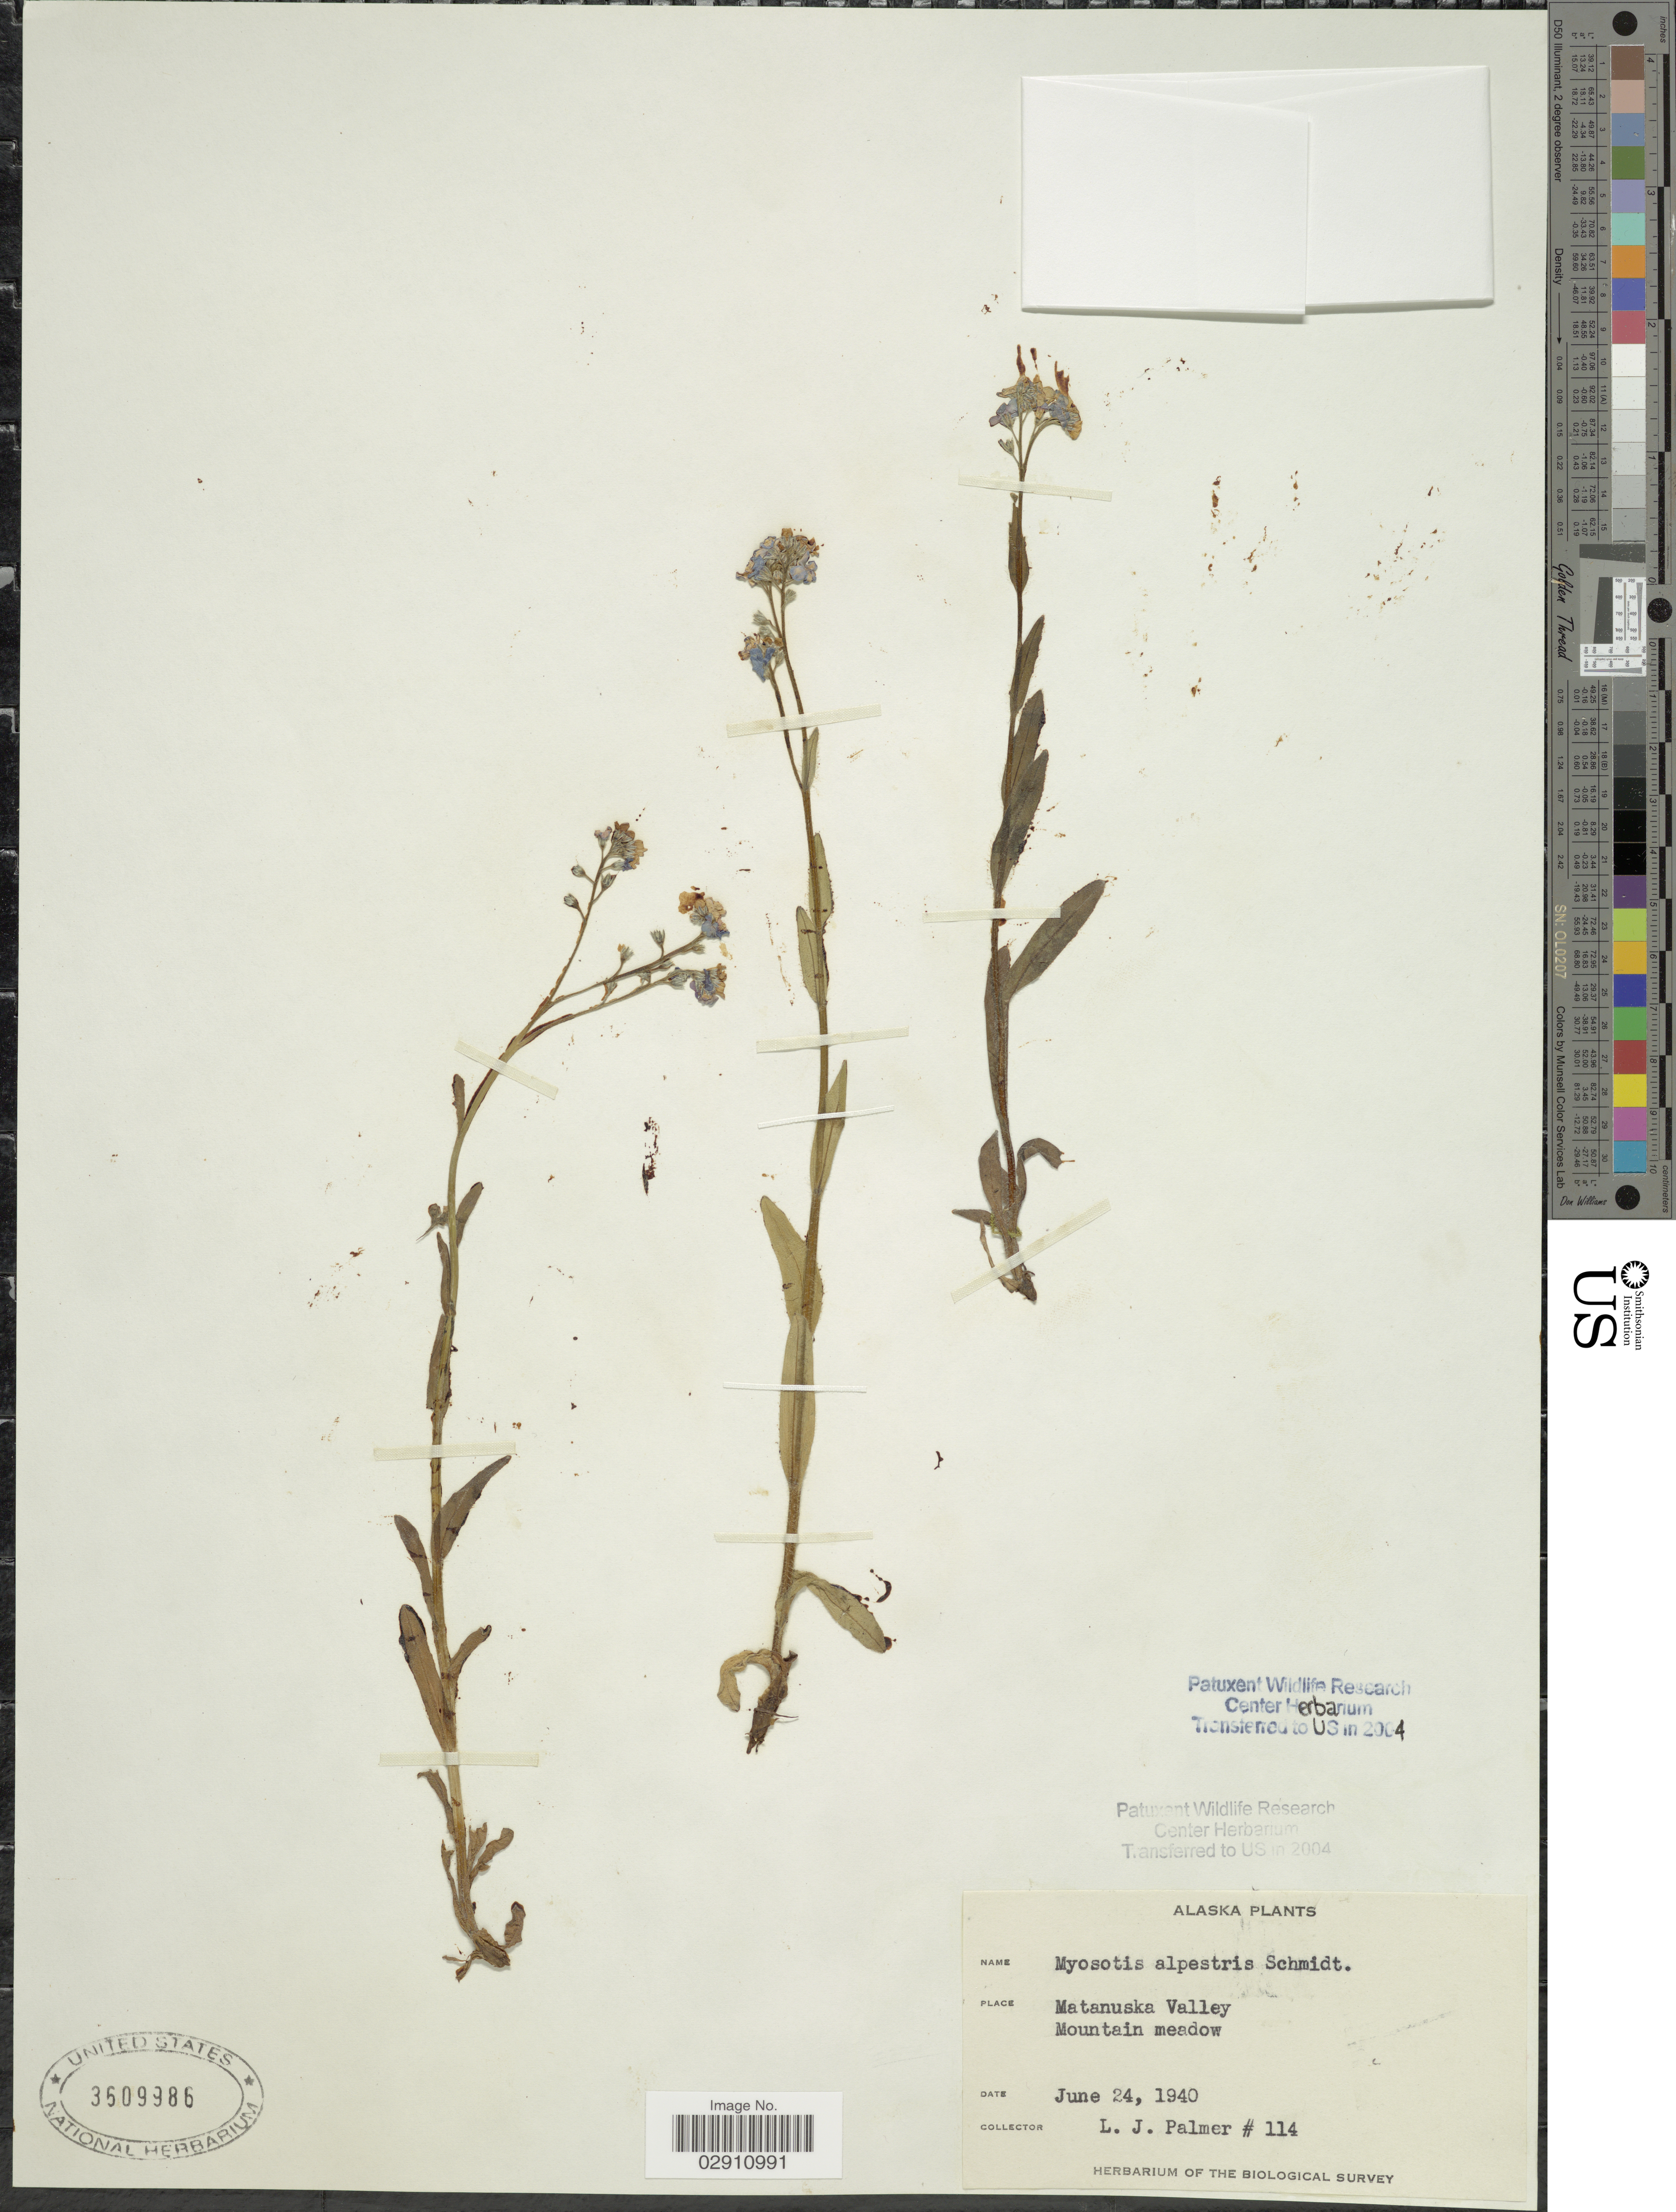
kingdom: Plantae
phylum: Tracheophyta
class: Magnoliopsida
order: Boraginales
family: Boraginaceae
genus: Myosotis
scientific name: Myosotis alpestris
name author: F.W. Schmidt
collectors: L. J. Palmer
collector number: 114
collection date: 1940-06-24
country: United States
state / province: Alaska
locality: Metanuska Valley. Mountain meadow.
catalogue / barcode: US 3609986